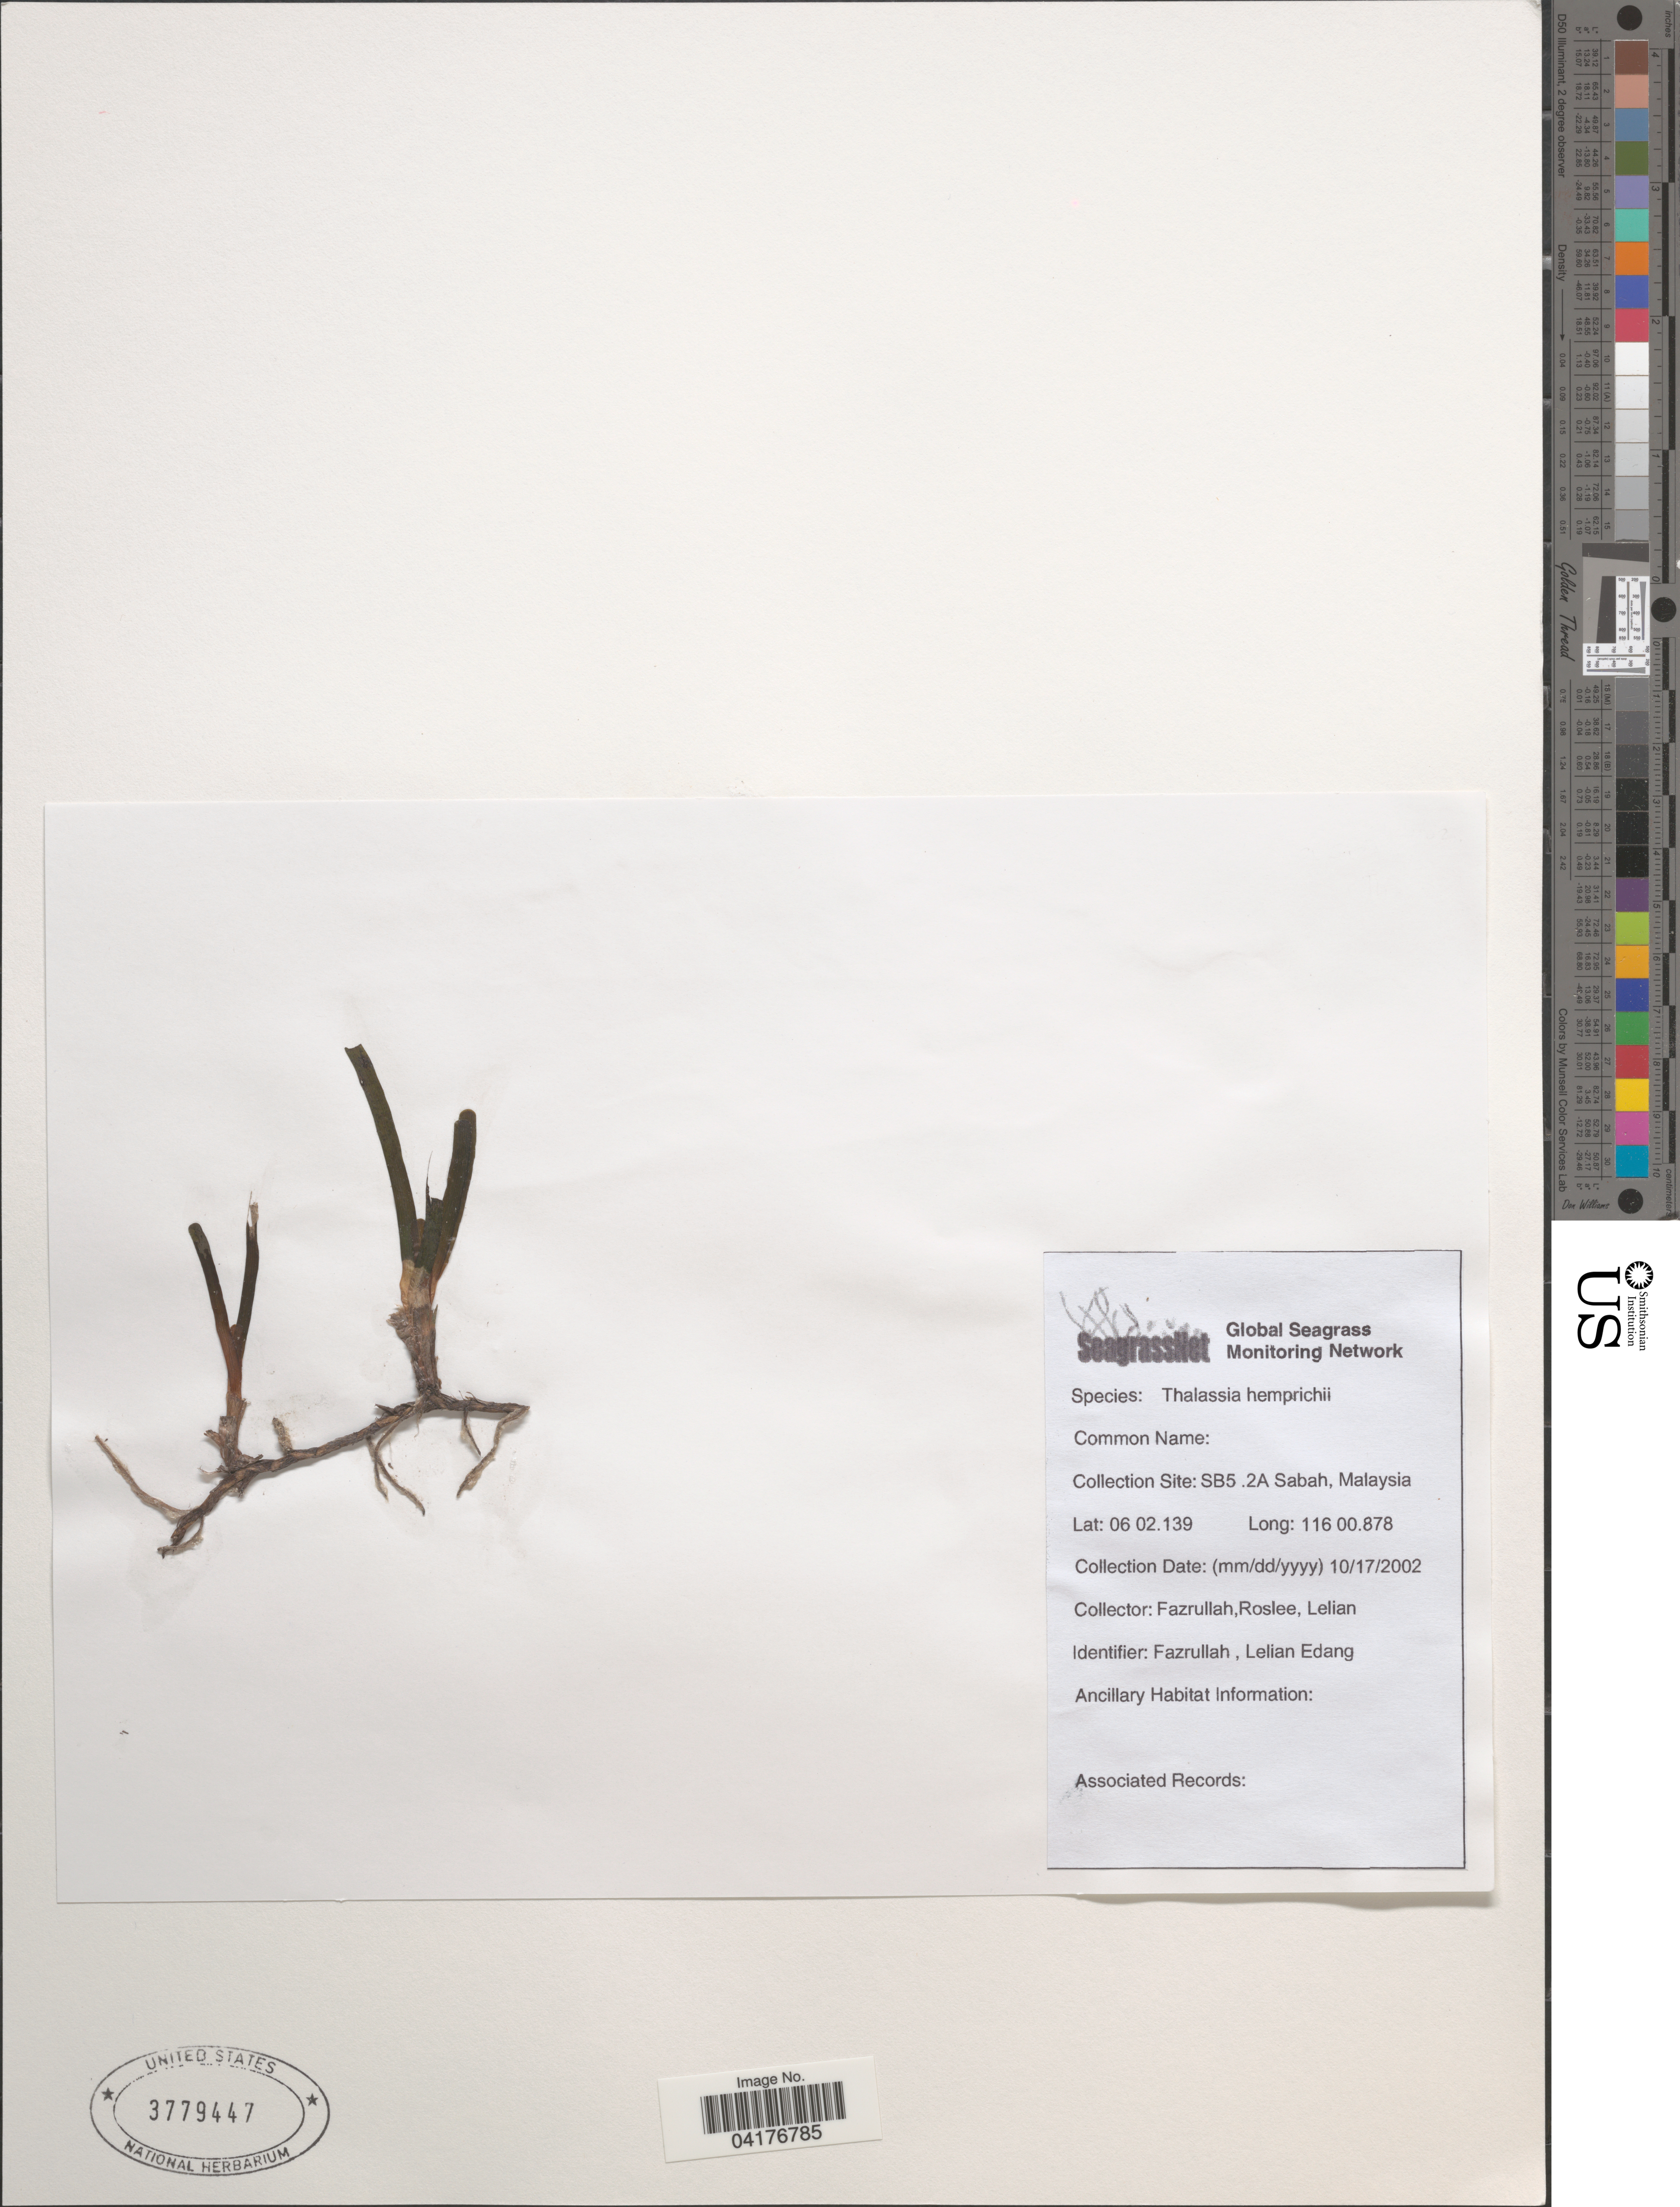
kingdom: Plantae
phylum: Tracheophyta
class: Liliopsida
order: Alismatales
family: Hydrocharitaceae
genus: Enhalus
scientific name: Enhalus acoroides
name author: (L. f.) Royle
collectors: Fazrullah, Roslee & Lelian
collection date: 2002-10-17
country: Malaysia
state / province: Sabah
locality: SB5.2A.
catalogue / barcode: US 3779447